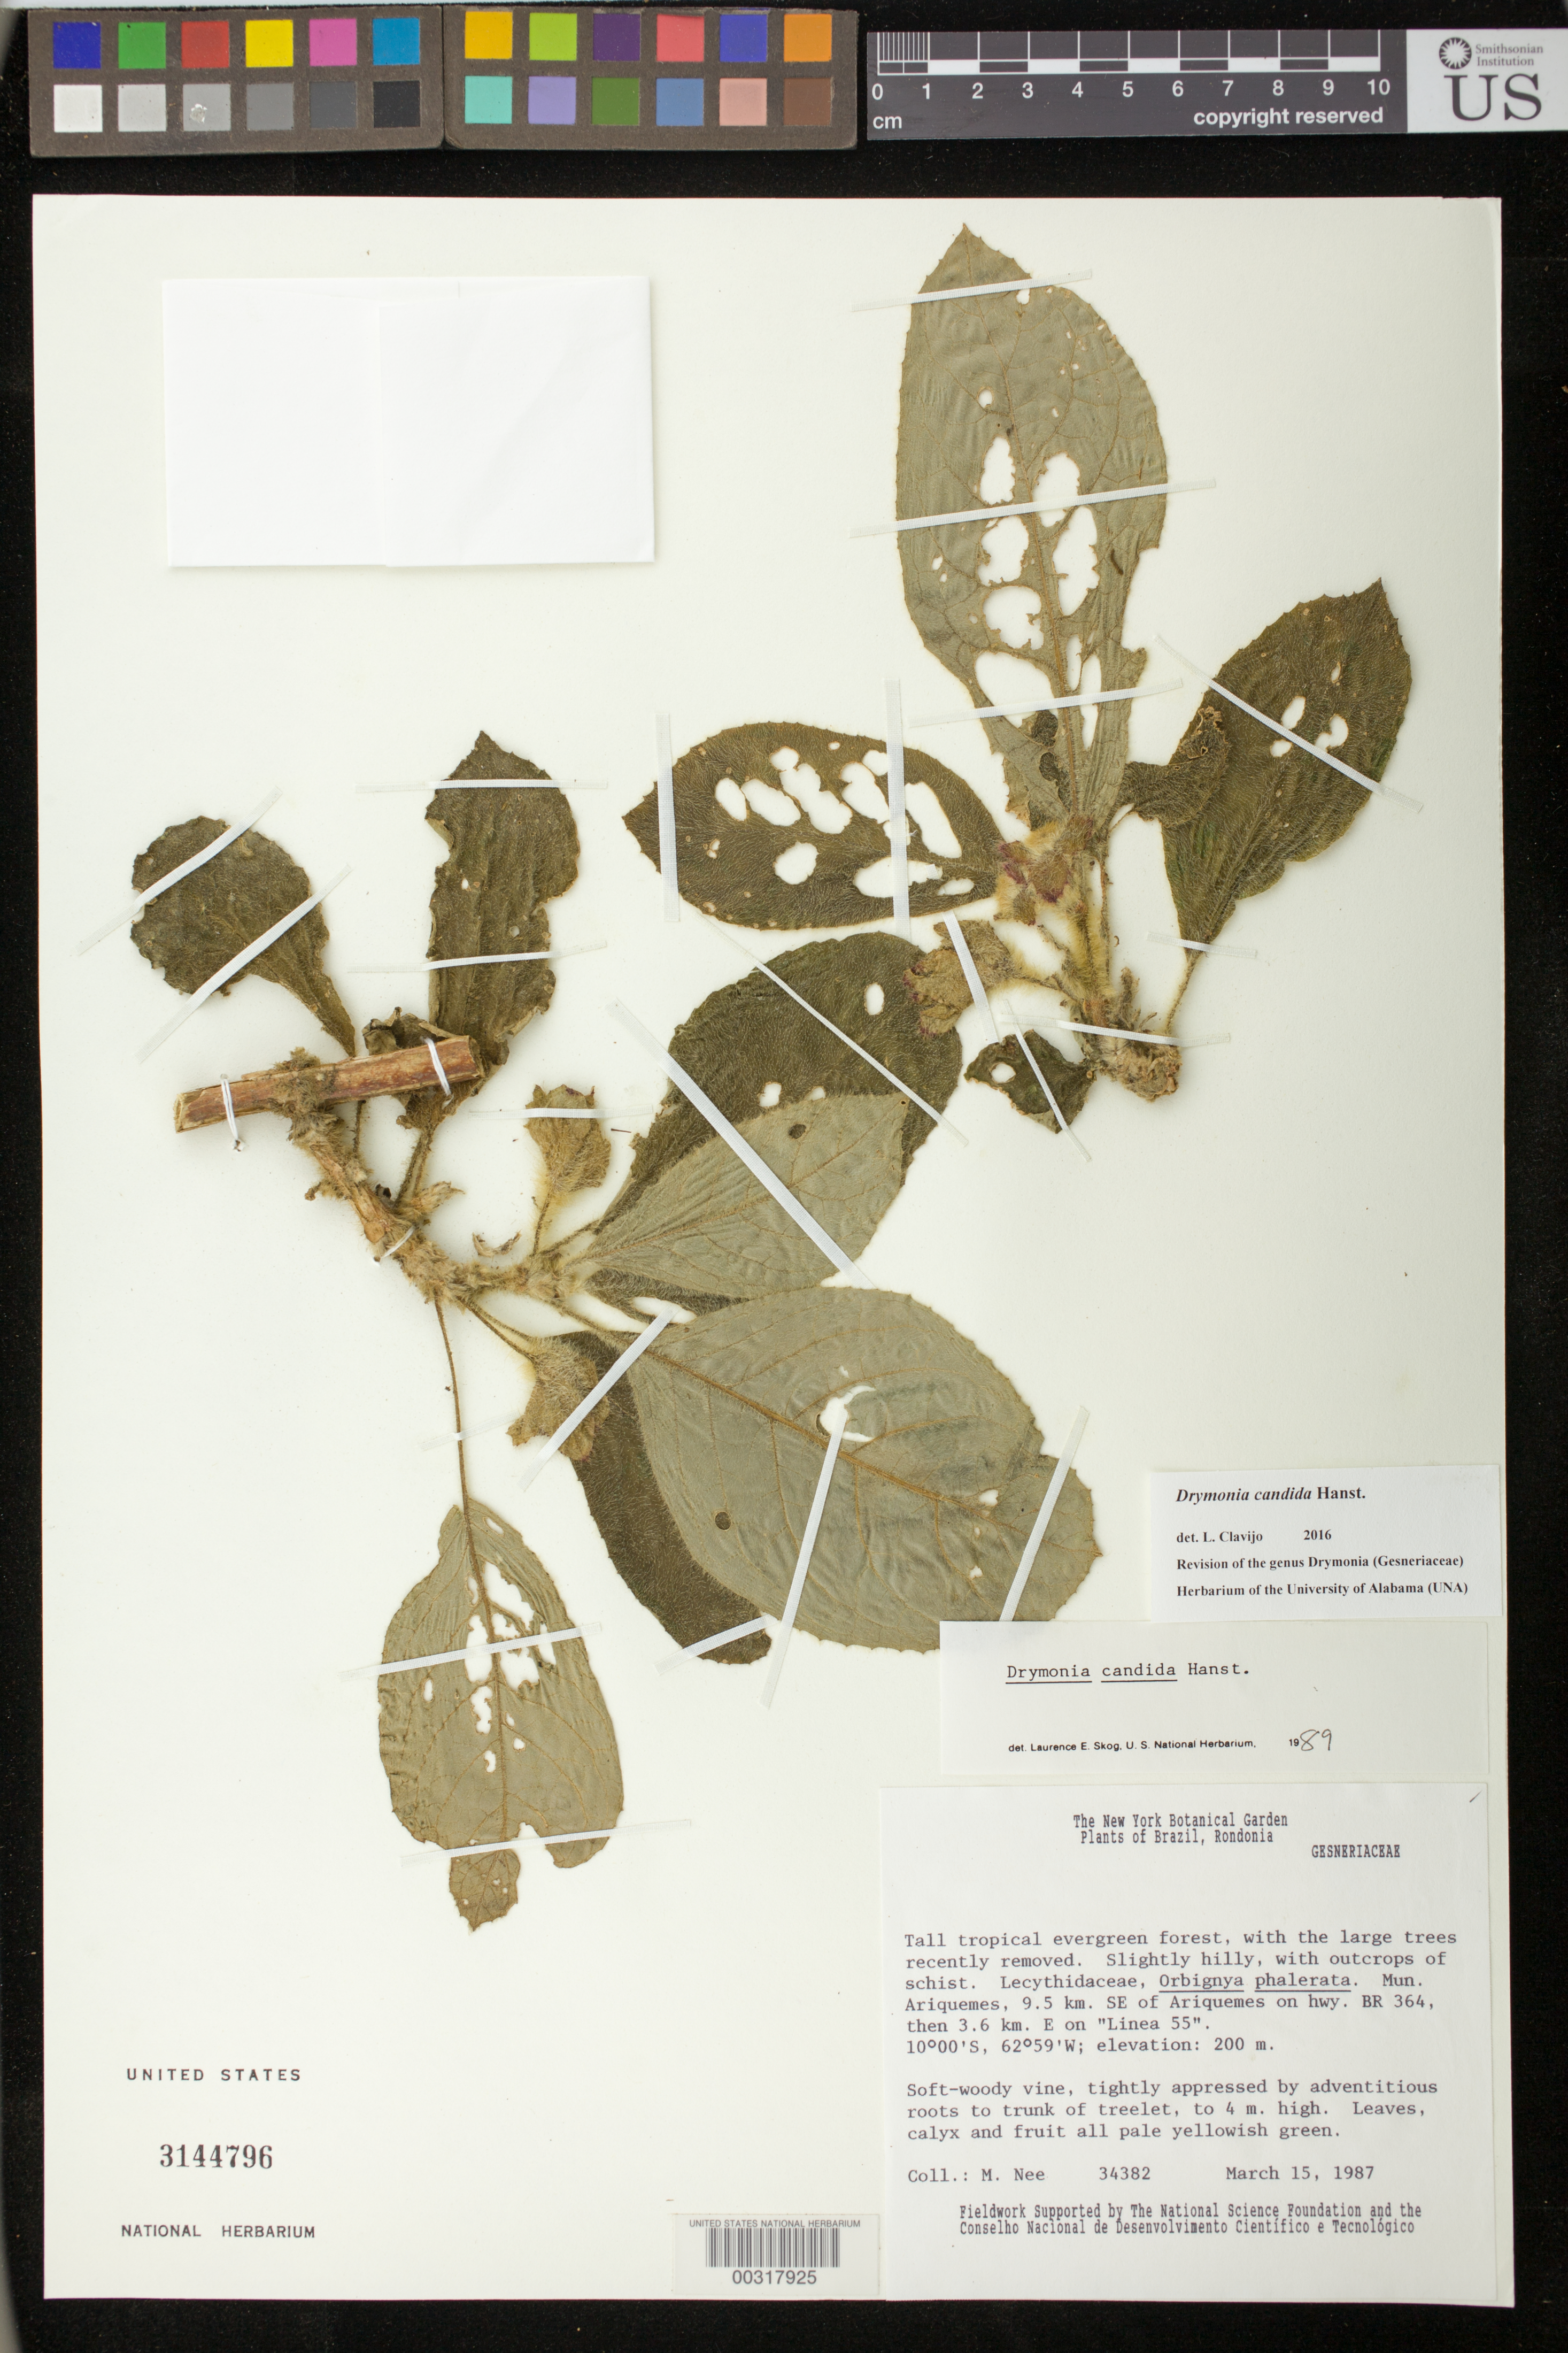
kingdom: Plantae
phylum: Tracheophyta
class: Magnoliopsida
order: Lamiales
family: Gesneriaceae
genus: Drymonia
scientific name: Drymonia candida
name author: Hanst.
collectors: M. Nee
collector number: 34382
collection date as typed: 15 Mar 1987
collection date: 1987-03-15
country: Brazil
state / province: Rondonia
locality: Mun. of Ariquemes, 9.5 km SE of Ariquemes on hwy BR 364, then 3.6 km E on "linea 55"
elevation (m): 200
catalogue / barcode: US 3144796